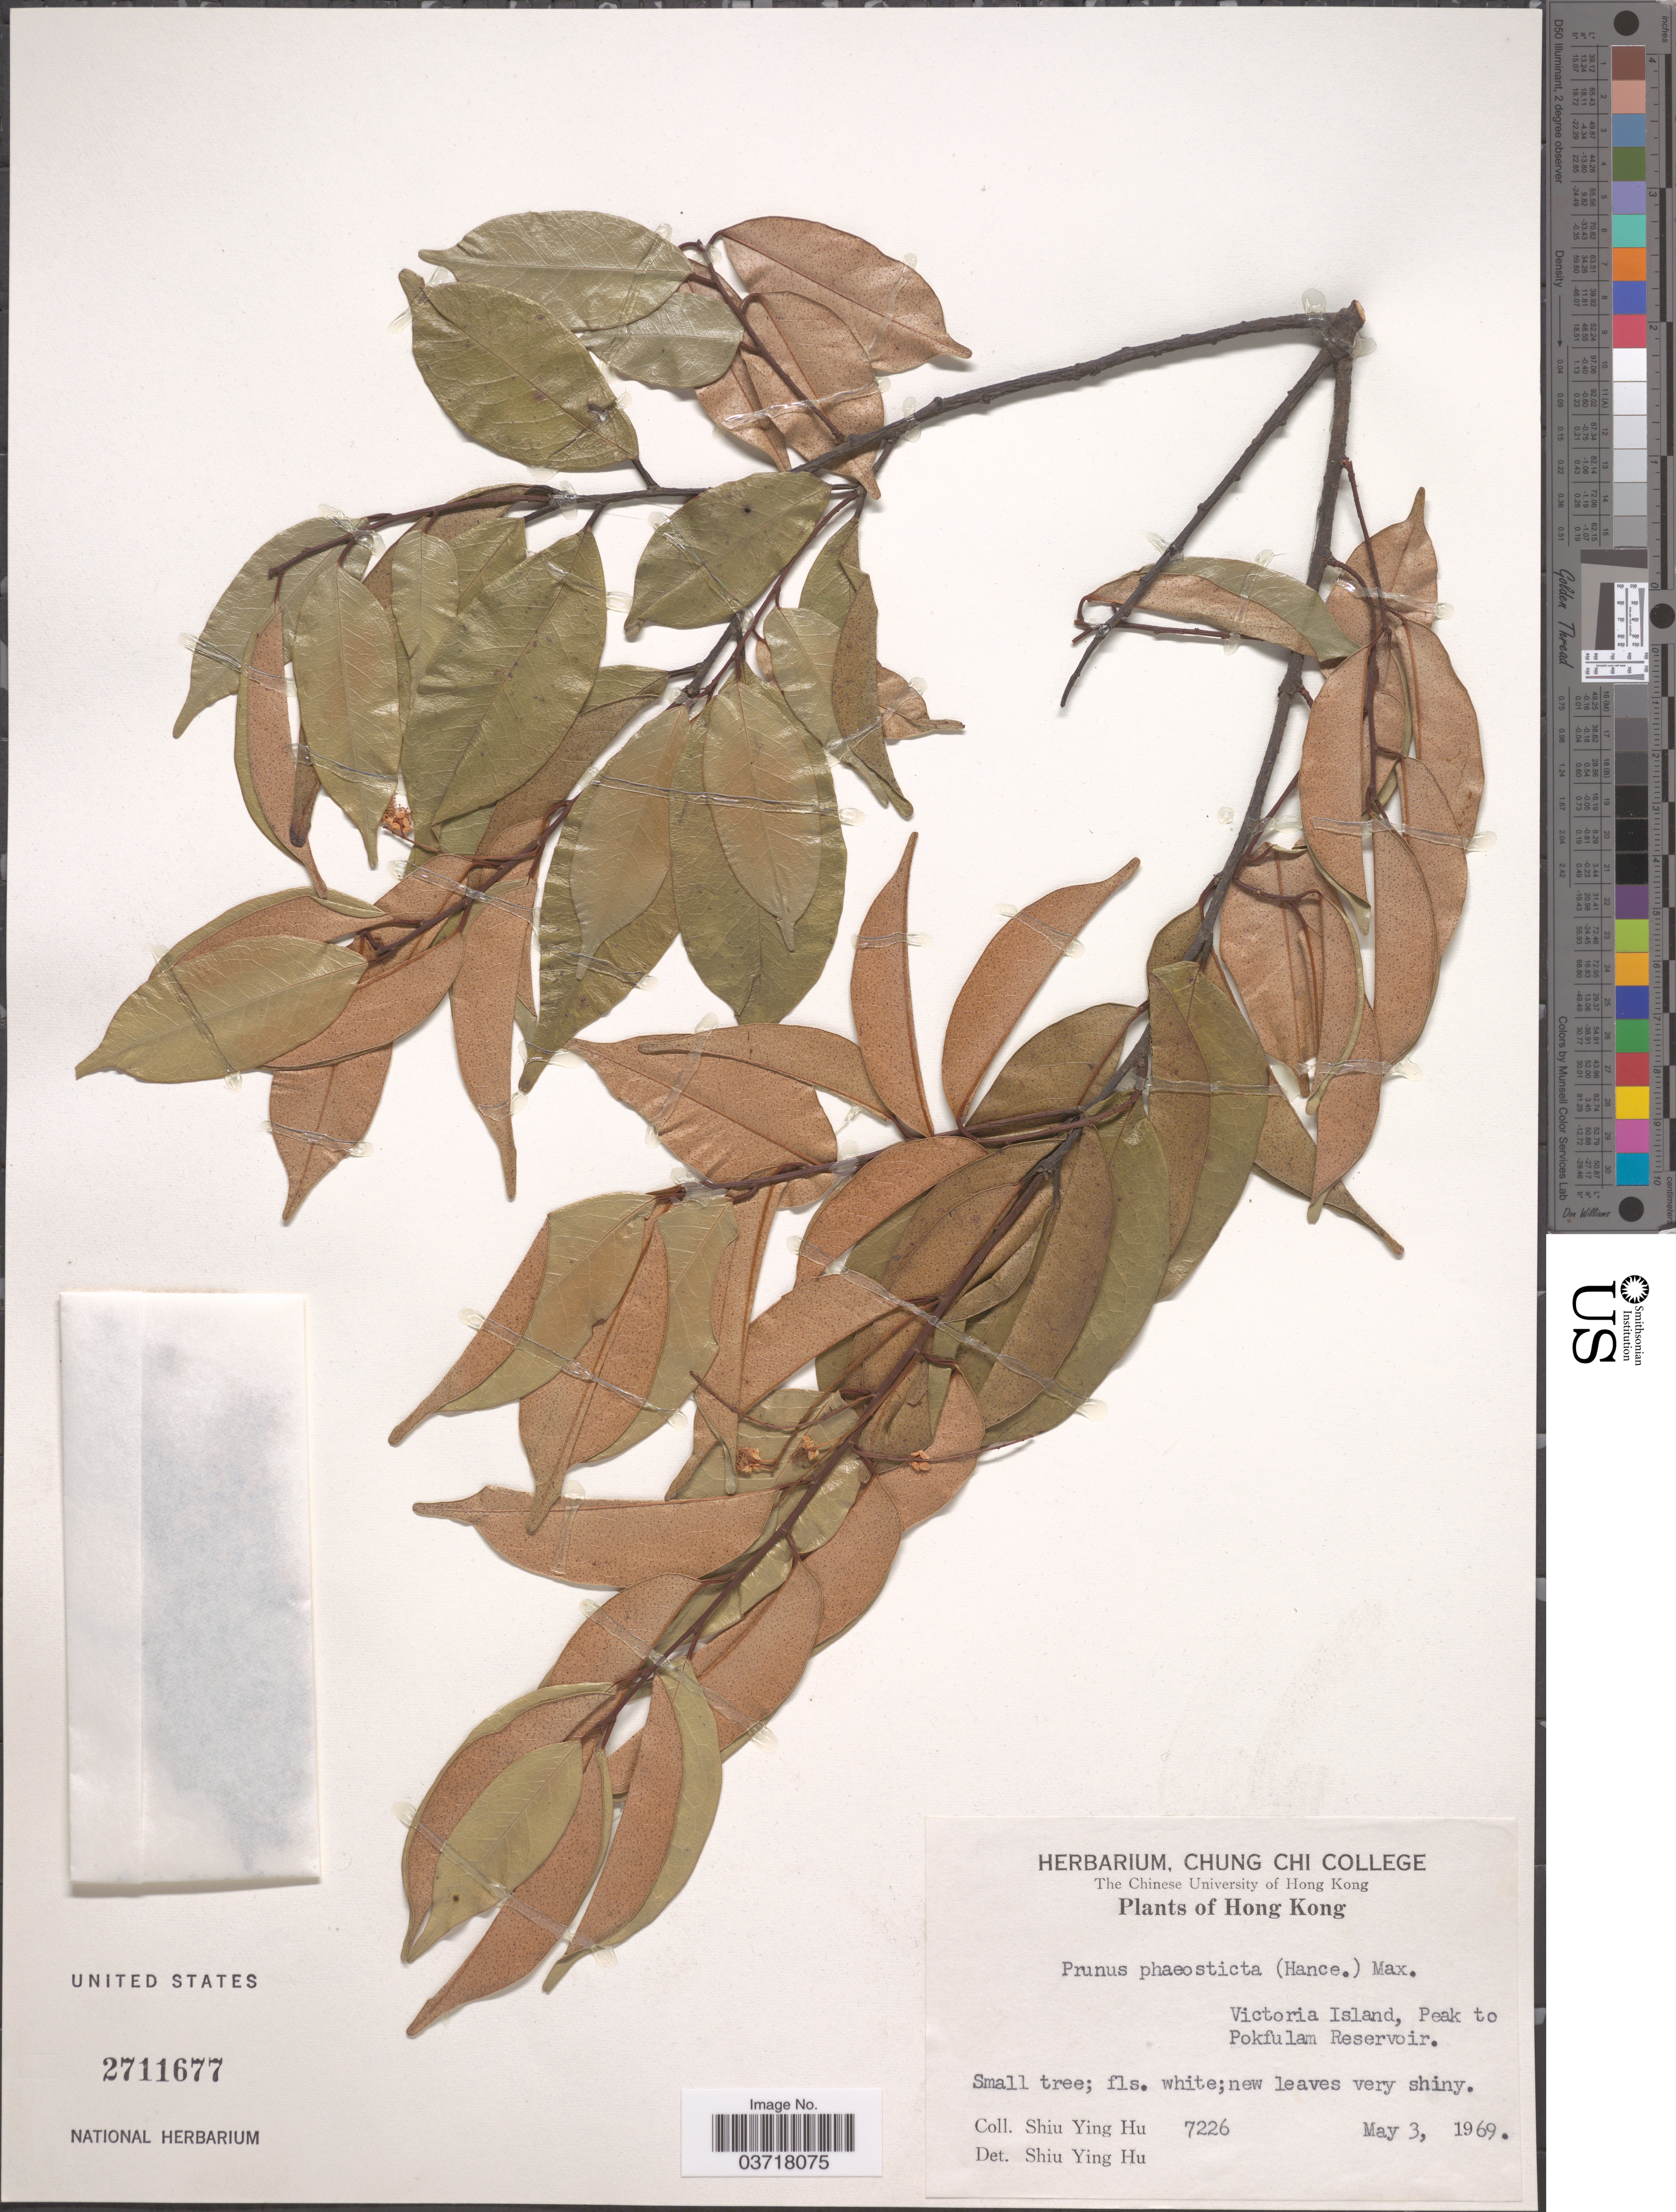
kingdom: Plantae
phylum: Tracheophyta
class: Magnoliopsida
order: Rosales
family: Rosaceae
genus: Prunus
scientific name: Prunus phaeosticta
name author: (Hance) Maxim.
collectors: S. Y. Hu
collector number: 7226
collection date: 1969-05-03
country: China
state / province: Hong Kong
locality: Victoria Island, Peak to Pokfulam Reservoir.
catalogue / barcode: US 2711677